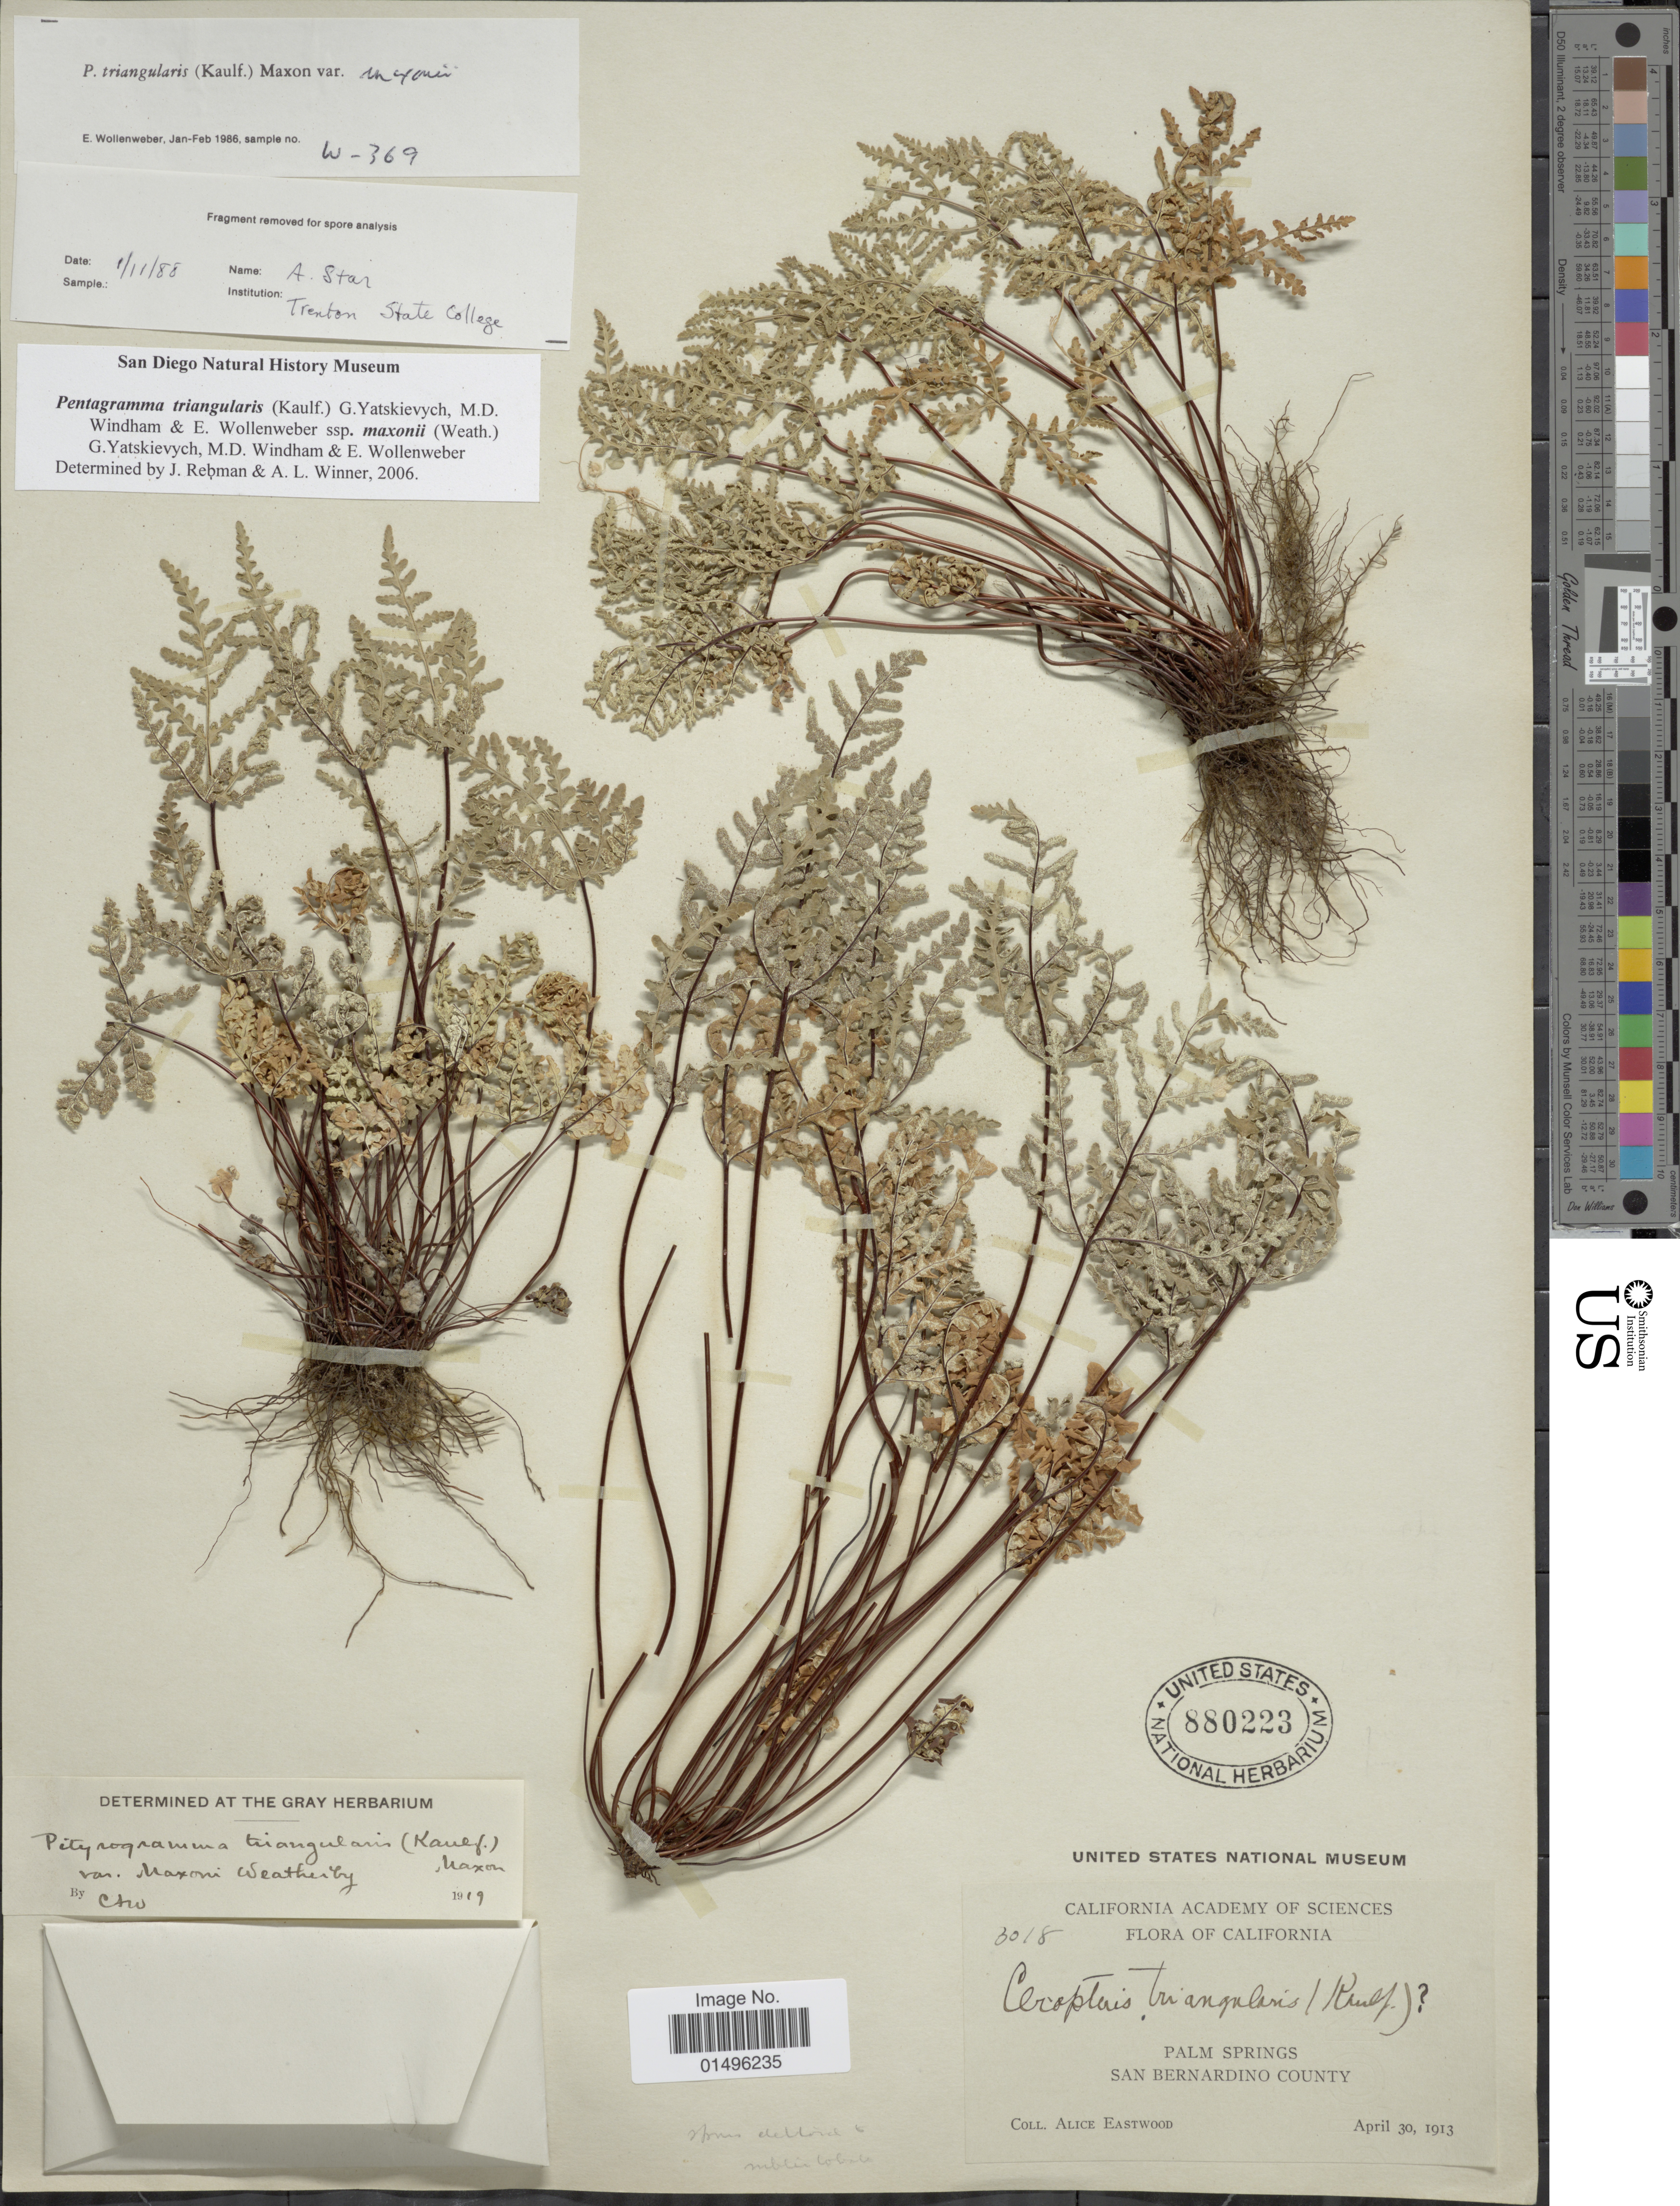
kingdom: Plantae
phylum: Tracheophyta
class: Polypodiopsida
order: Polypodiales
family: Pteridaceae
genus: Pentagramma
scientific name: Pentagramma maxonii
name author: (Weath.) Schuettp. & Windham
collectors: A. Eastwood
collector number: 3018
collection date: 1913-04-30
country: United States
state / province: California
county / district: San Bernardino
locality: California, Palm Springs, San Bernardino County.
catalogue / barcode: US 880223